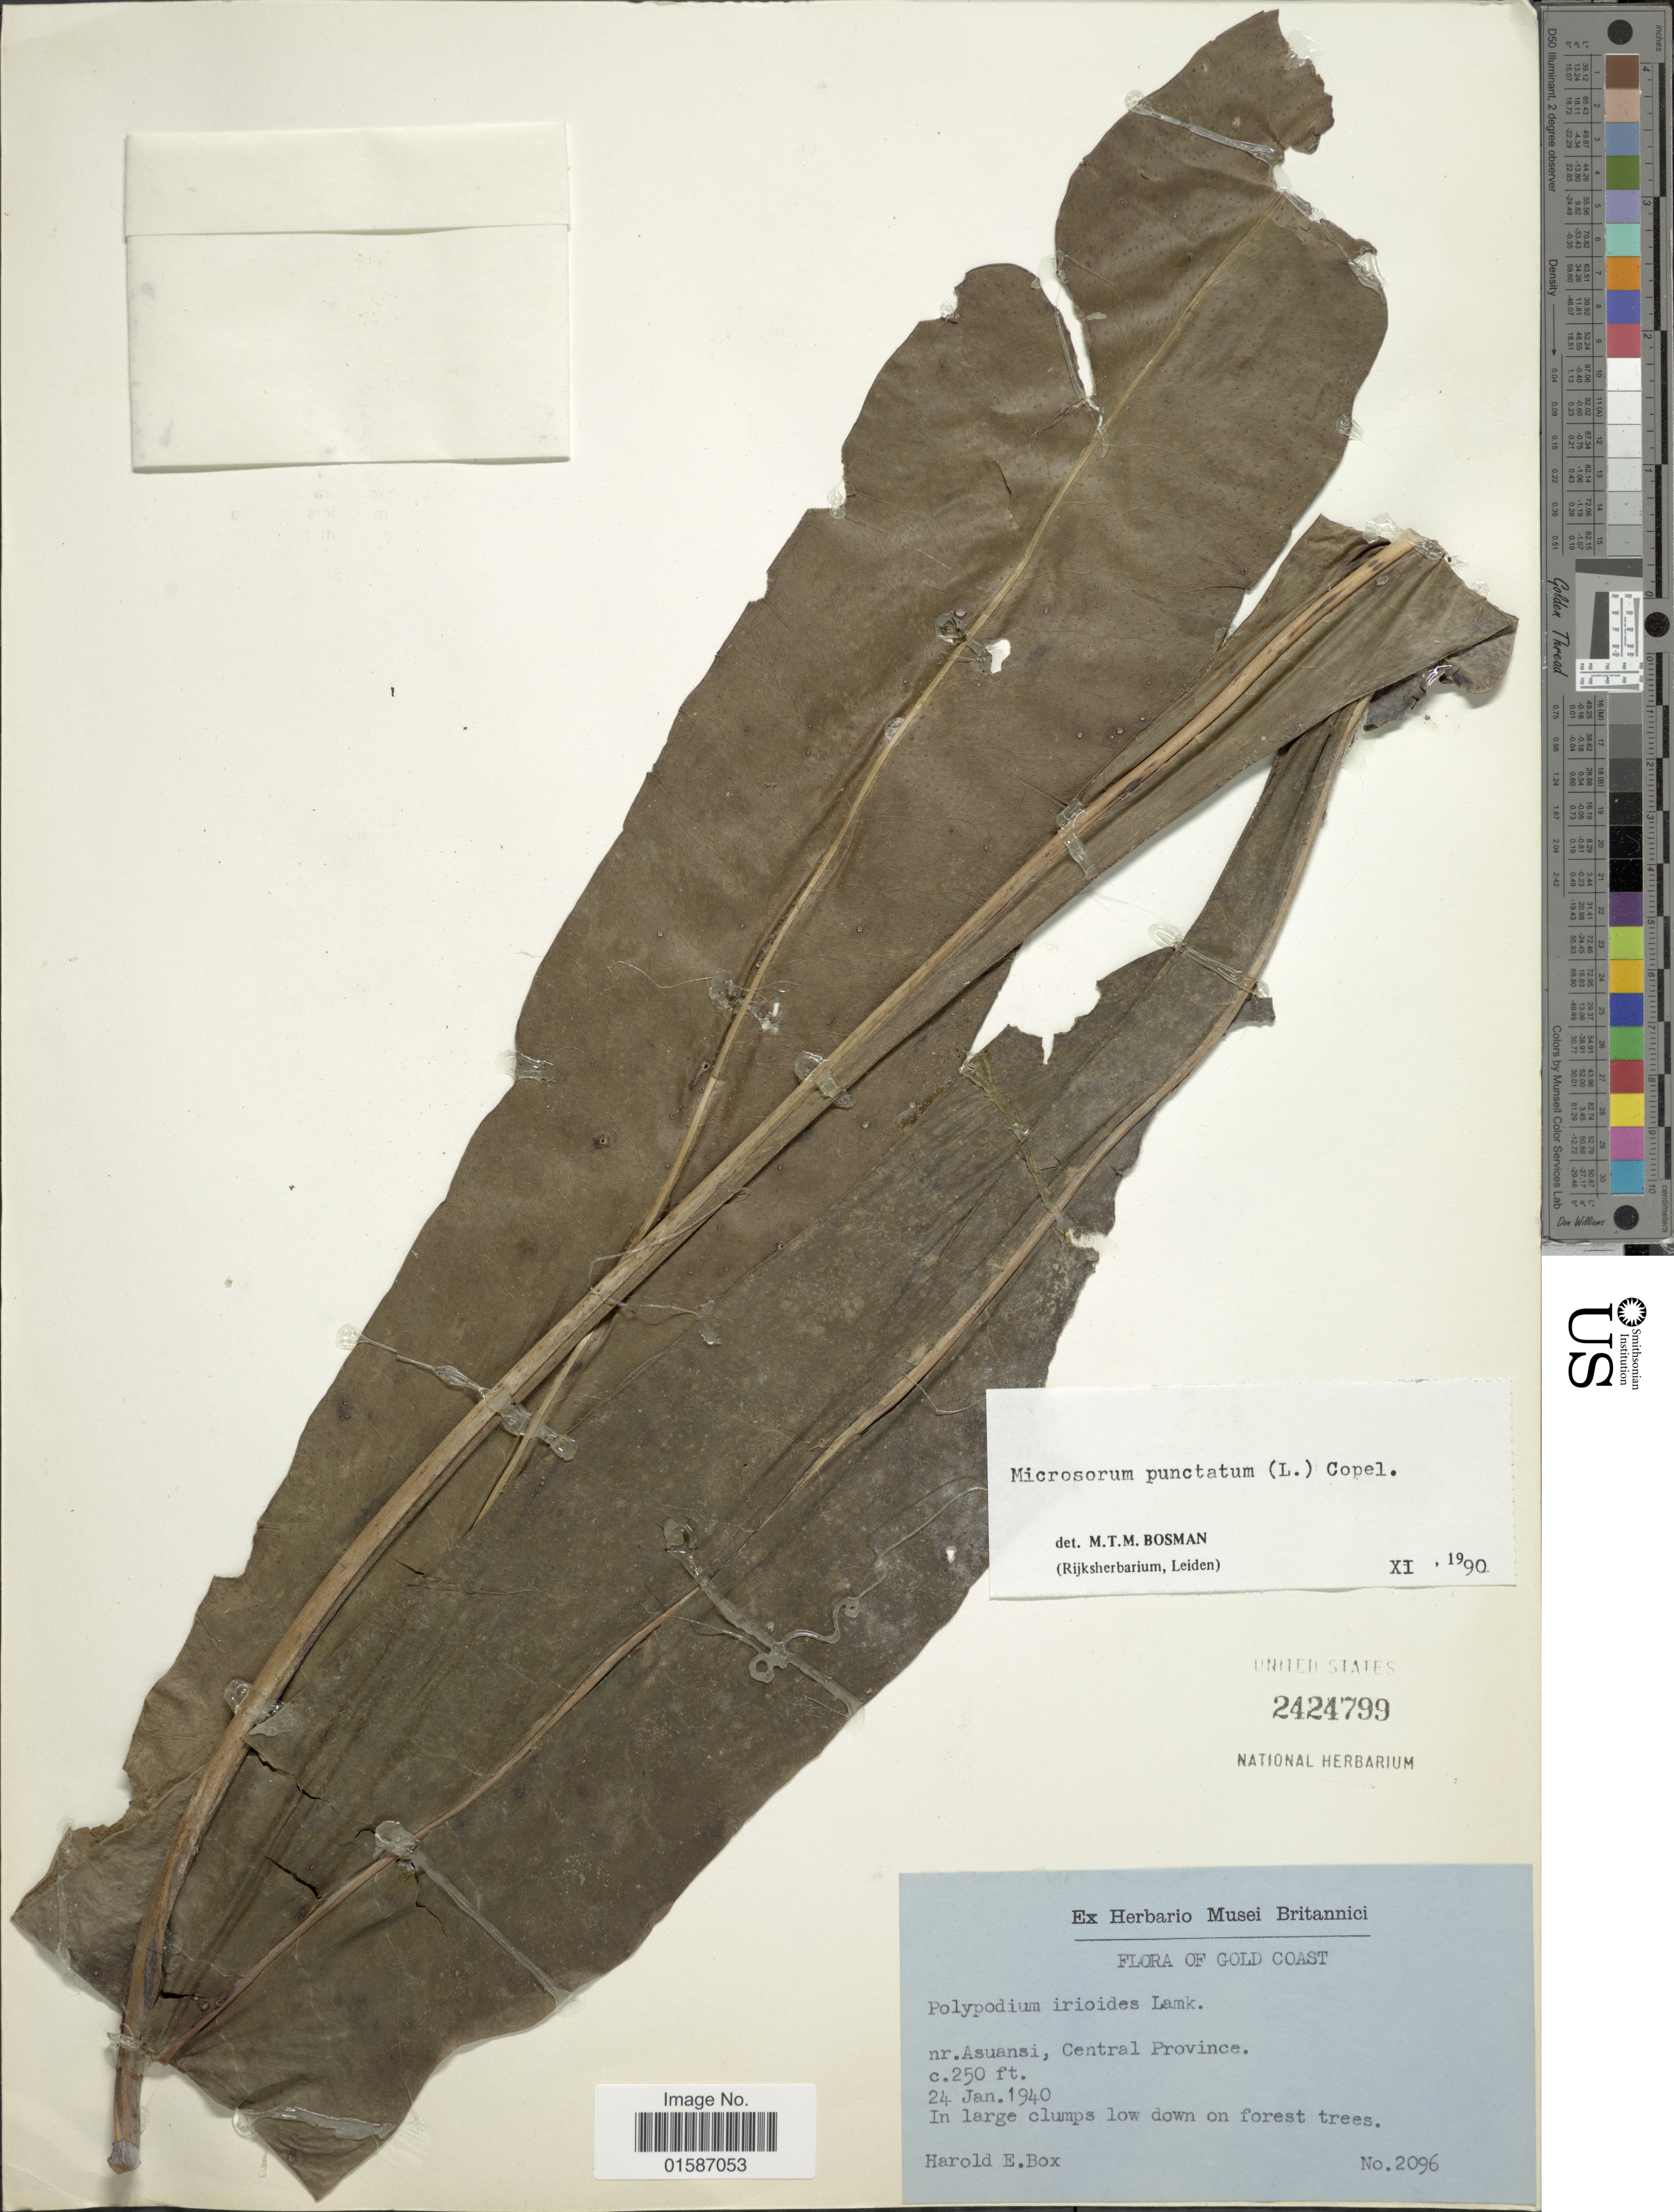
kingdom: Plantae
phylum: Tracheophyta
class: Polypodiopsida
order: Polypodiales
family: Polypodiaceae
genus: Microsorum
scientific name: Microsorum punctatum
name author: (L.) Copel.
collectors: H. E. Box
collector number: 2096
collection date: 1940-01-24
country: Ghana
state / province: Central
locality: Gold Coast, Nr Asuansi, Central Province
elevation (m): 76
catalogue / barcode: US 2424799